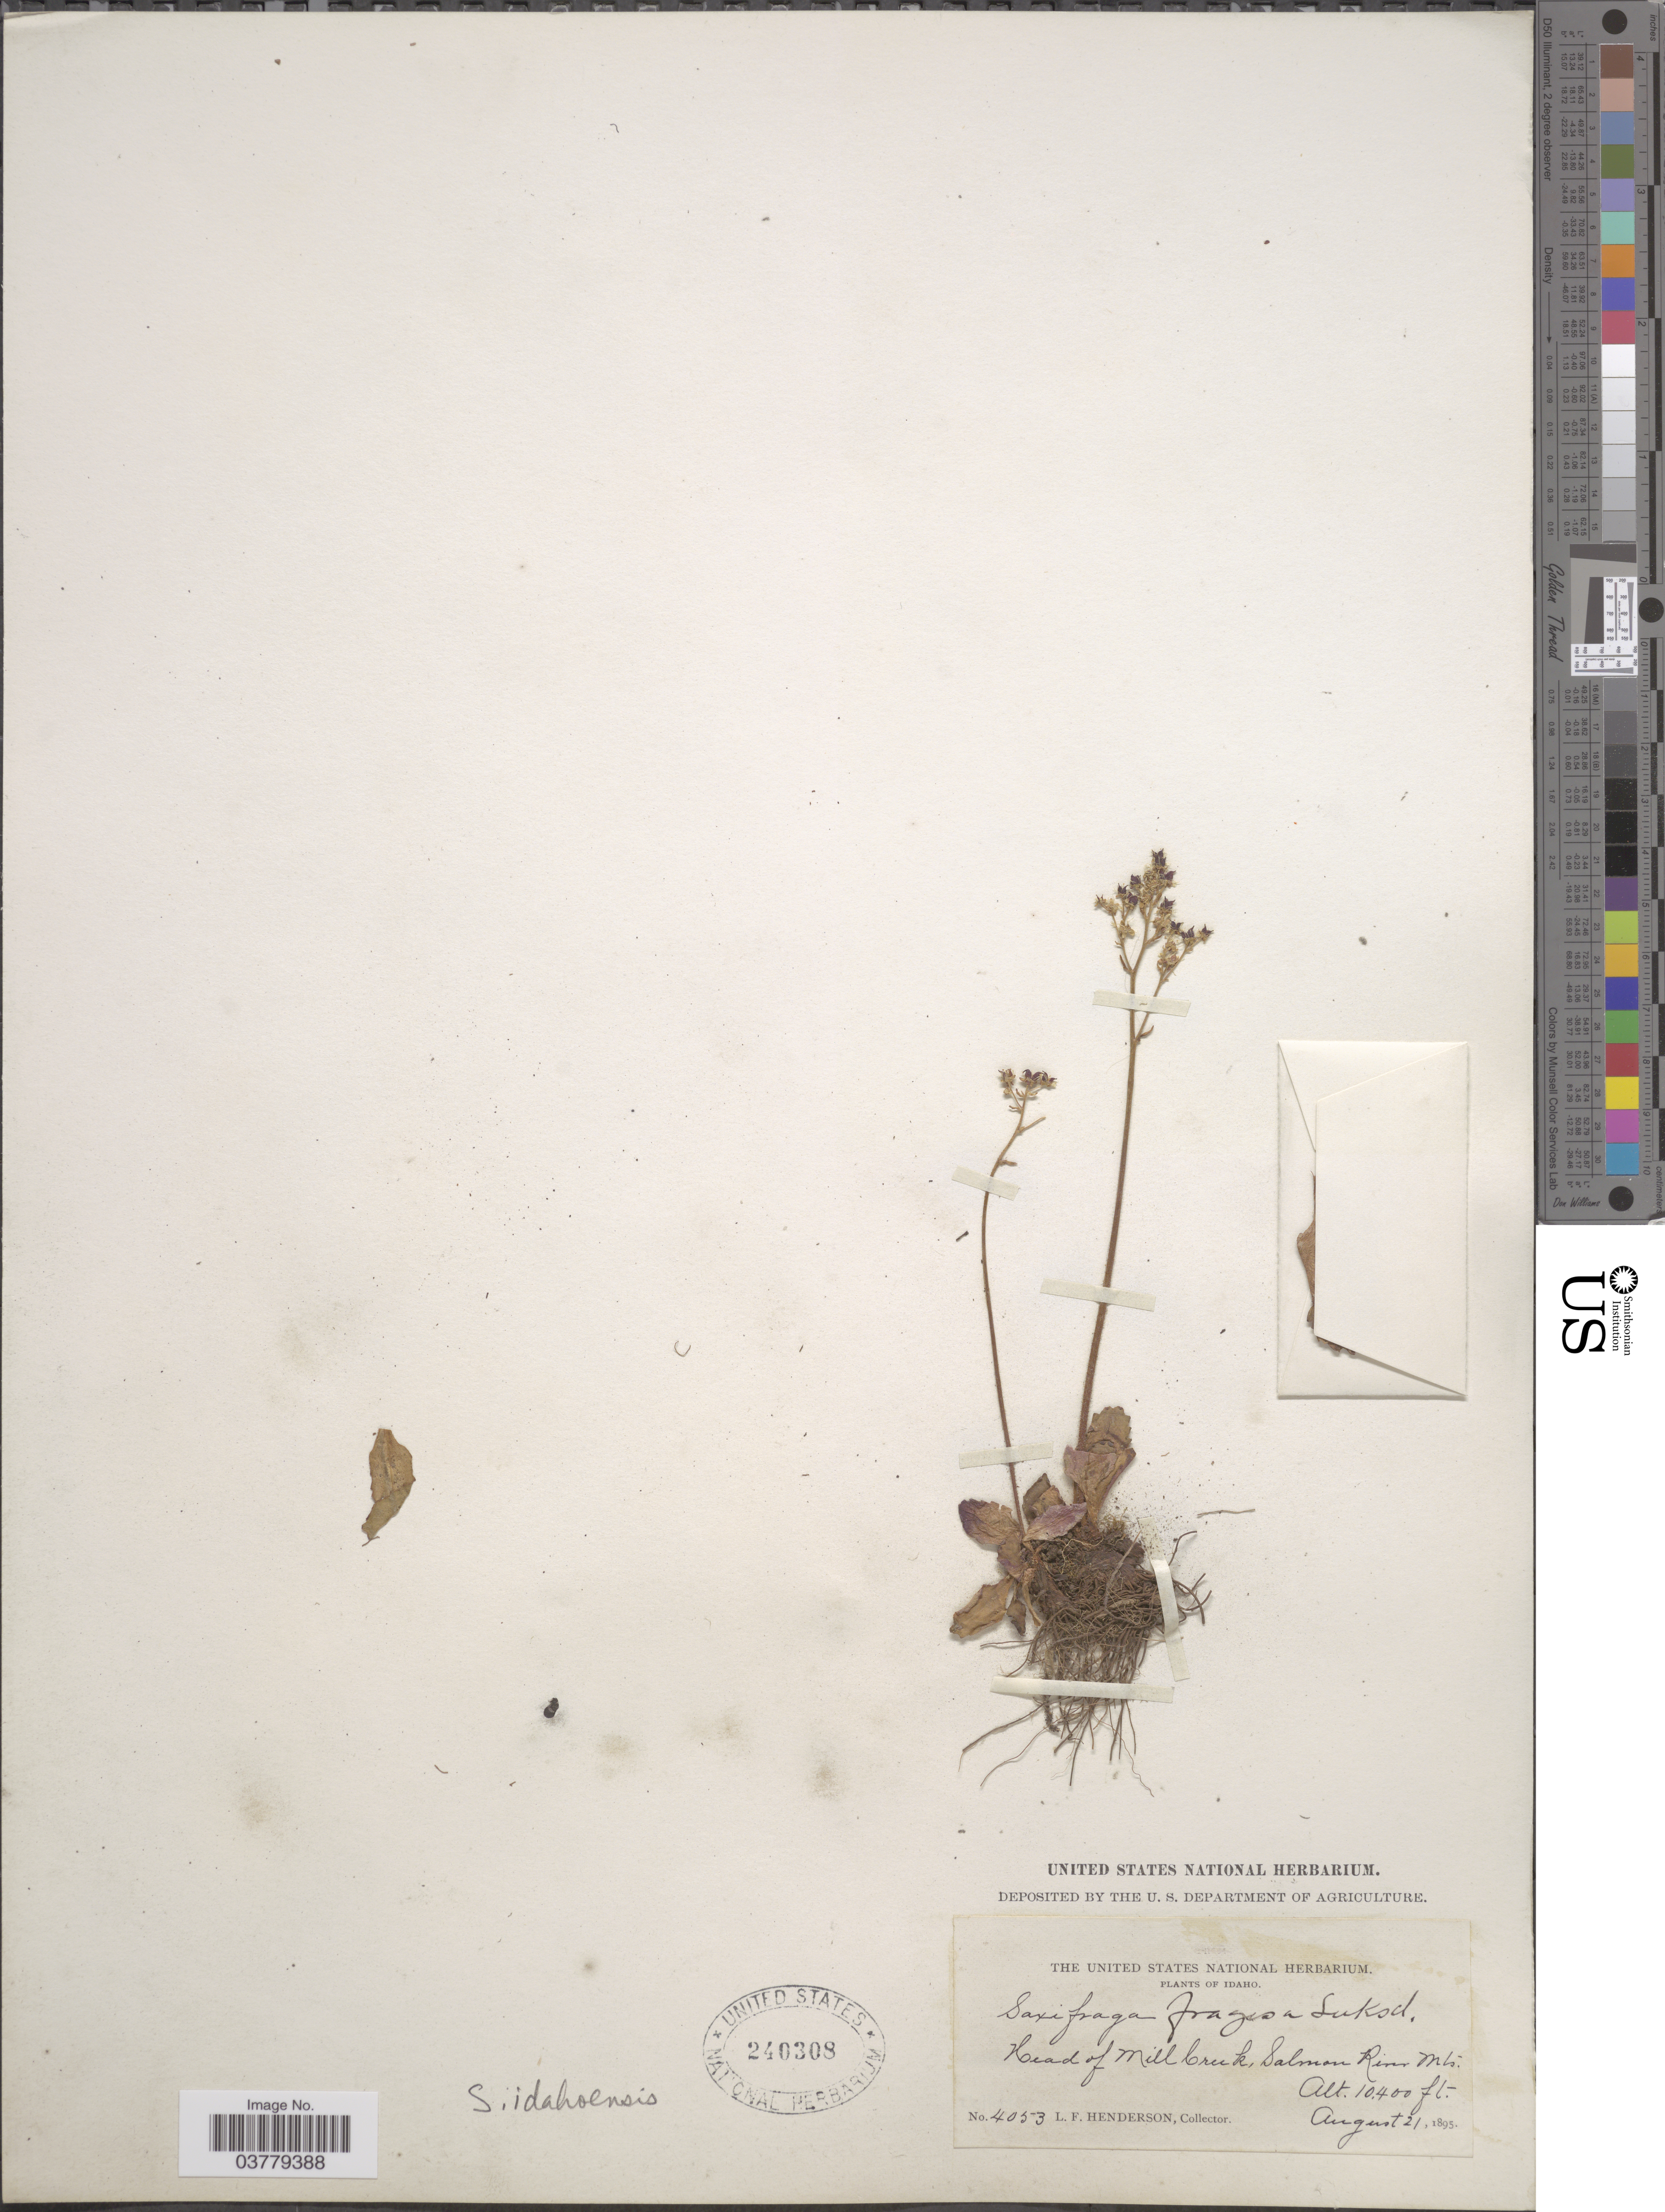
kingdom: Plantae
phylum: Tracheophyta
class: Magnoliopsida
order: Saxifragales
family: Saxifragaceae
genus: Micranthes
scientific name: Micranthes idahoensis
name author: (Piper) Brouillet & Gornall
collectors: L. Henderson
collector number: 4053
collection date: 1895-08-21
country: United States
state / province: Idaho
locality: Head of Mill Creek, Salmon River Mts.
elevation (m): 3170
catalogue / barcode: US 240308